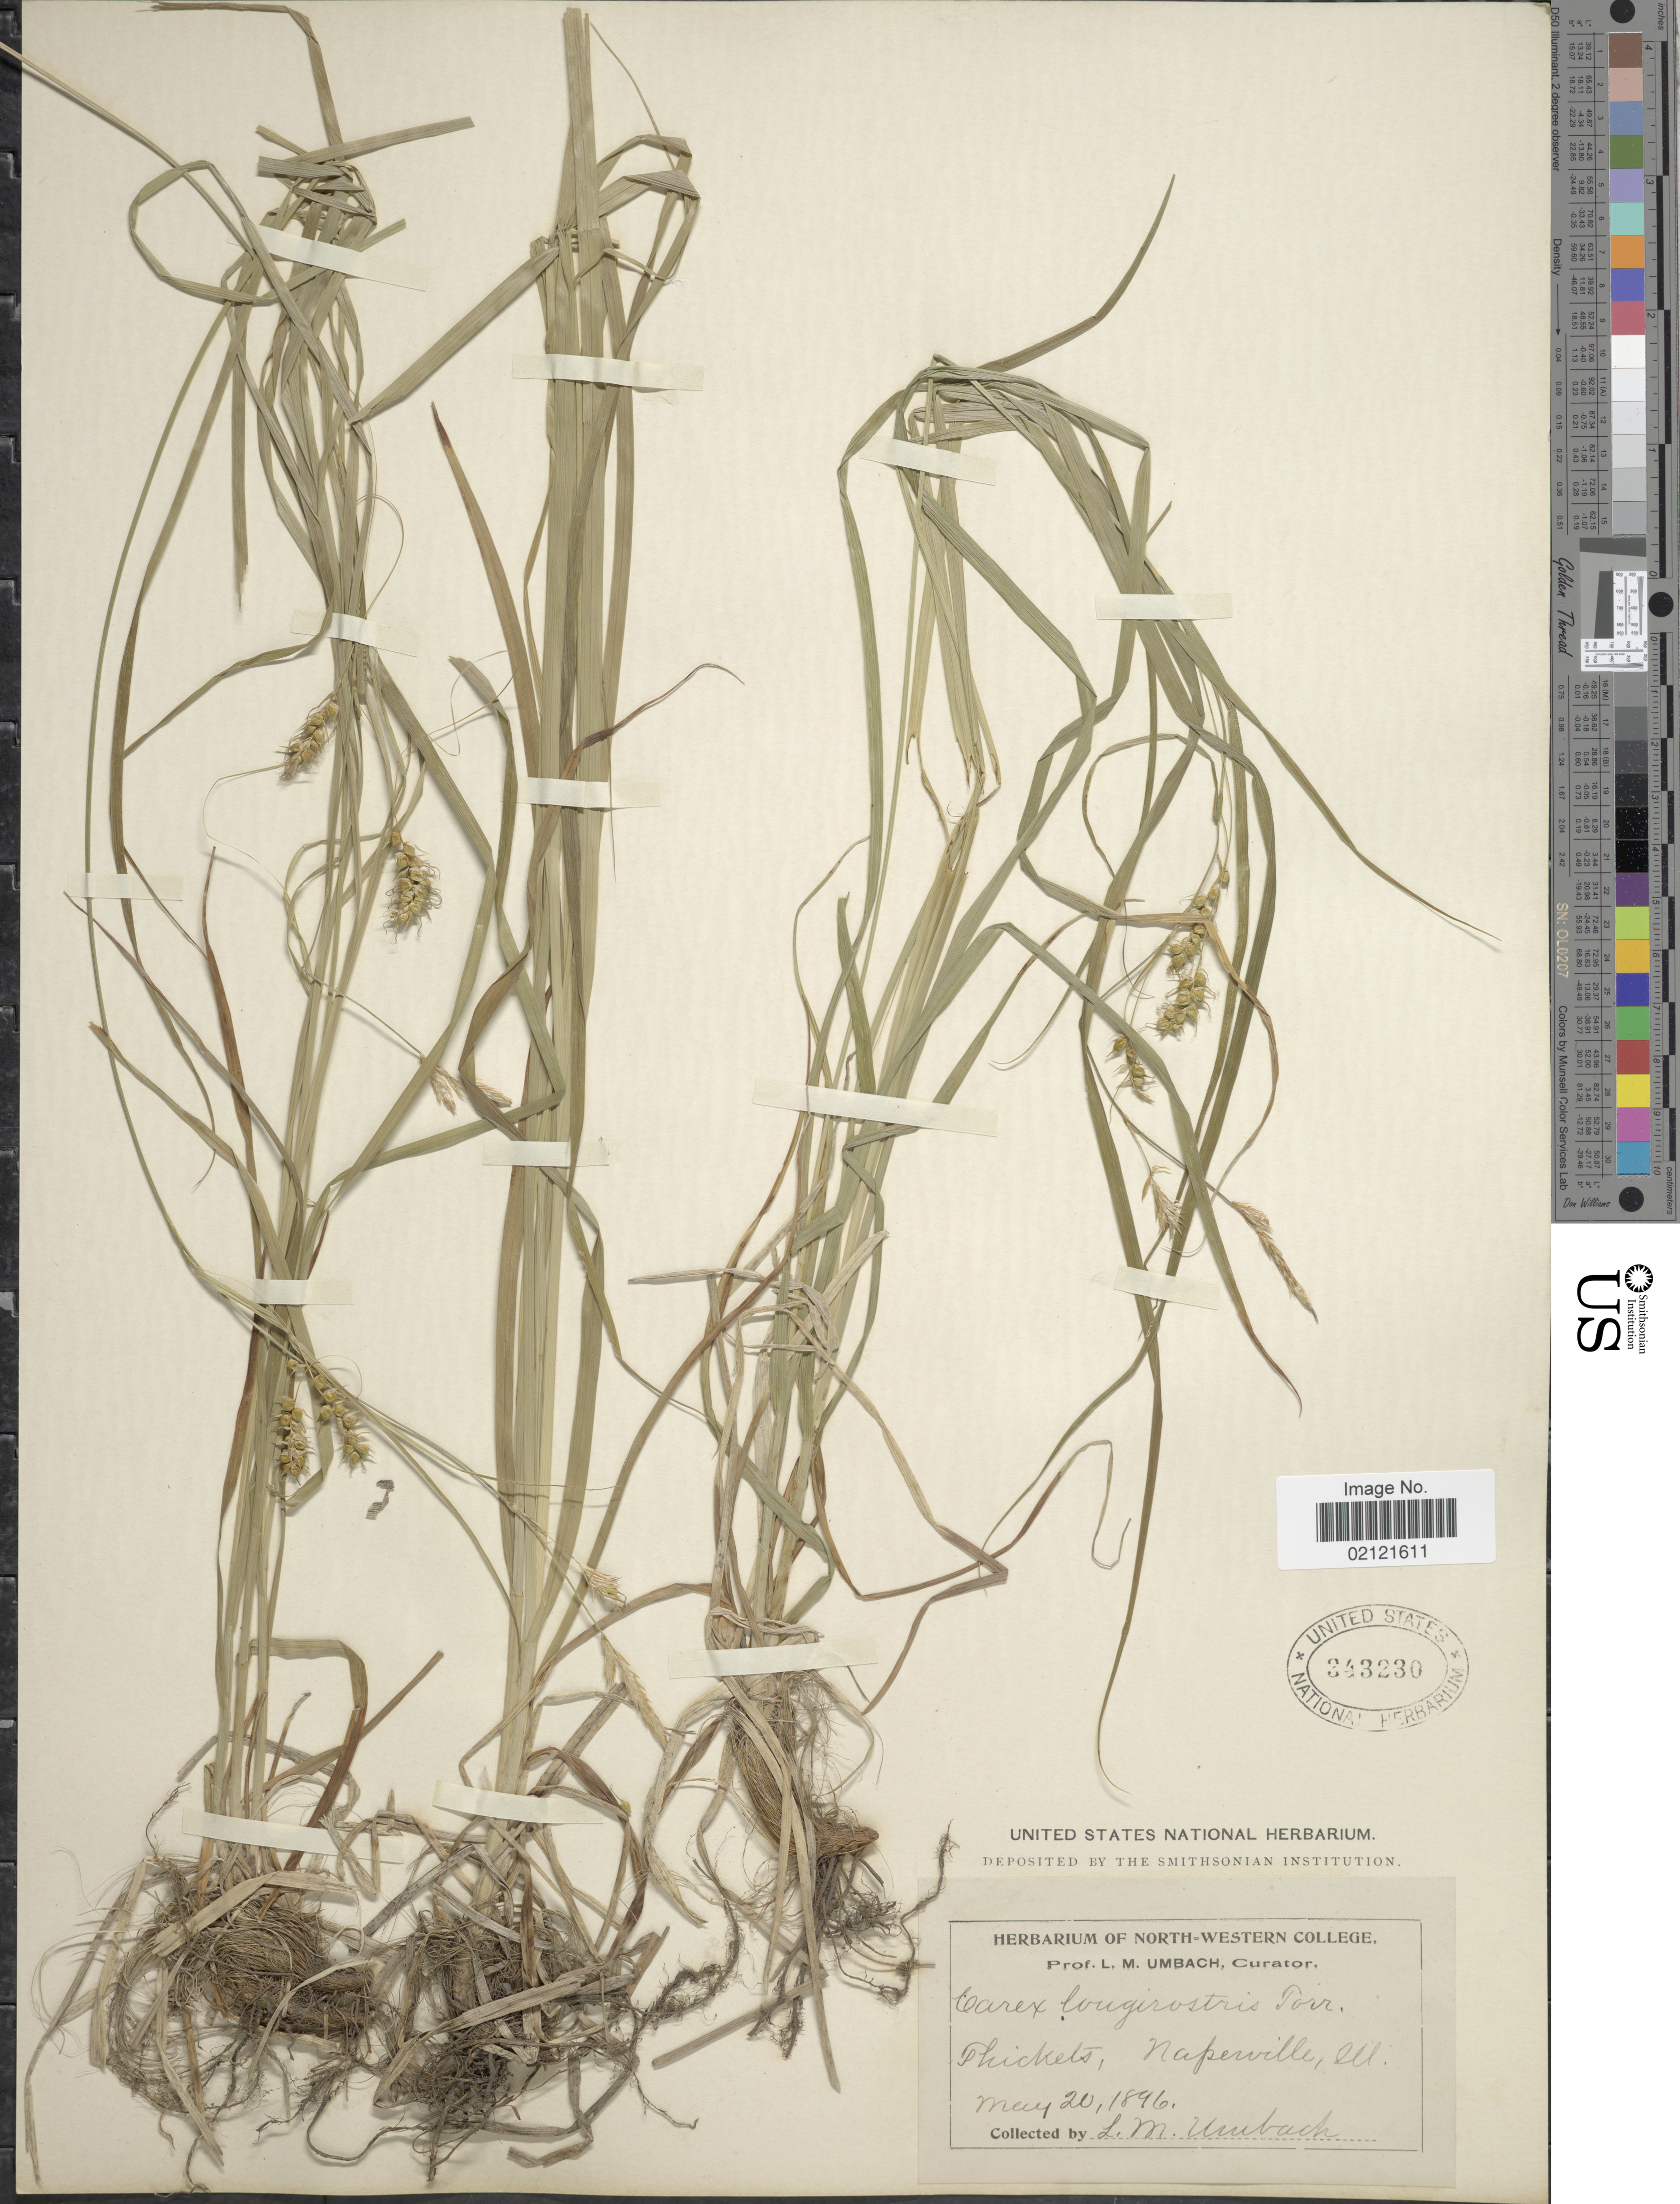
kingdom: Plantae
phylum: Tracheophyta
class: Liliopsida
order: Poales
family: Cyperaceae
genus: Carex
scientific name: Carex sprengelii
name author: Dewey ex Spreng.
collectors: L. M. Umbach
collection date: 1896-05-20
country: United States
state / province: Illinois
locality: Naperville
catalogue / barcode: US 343230